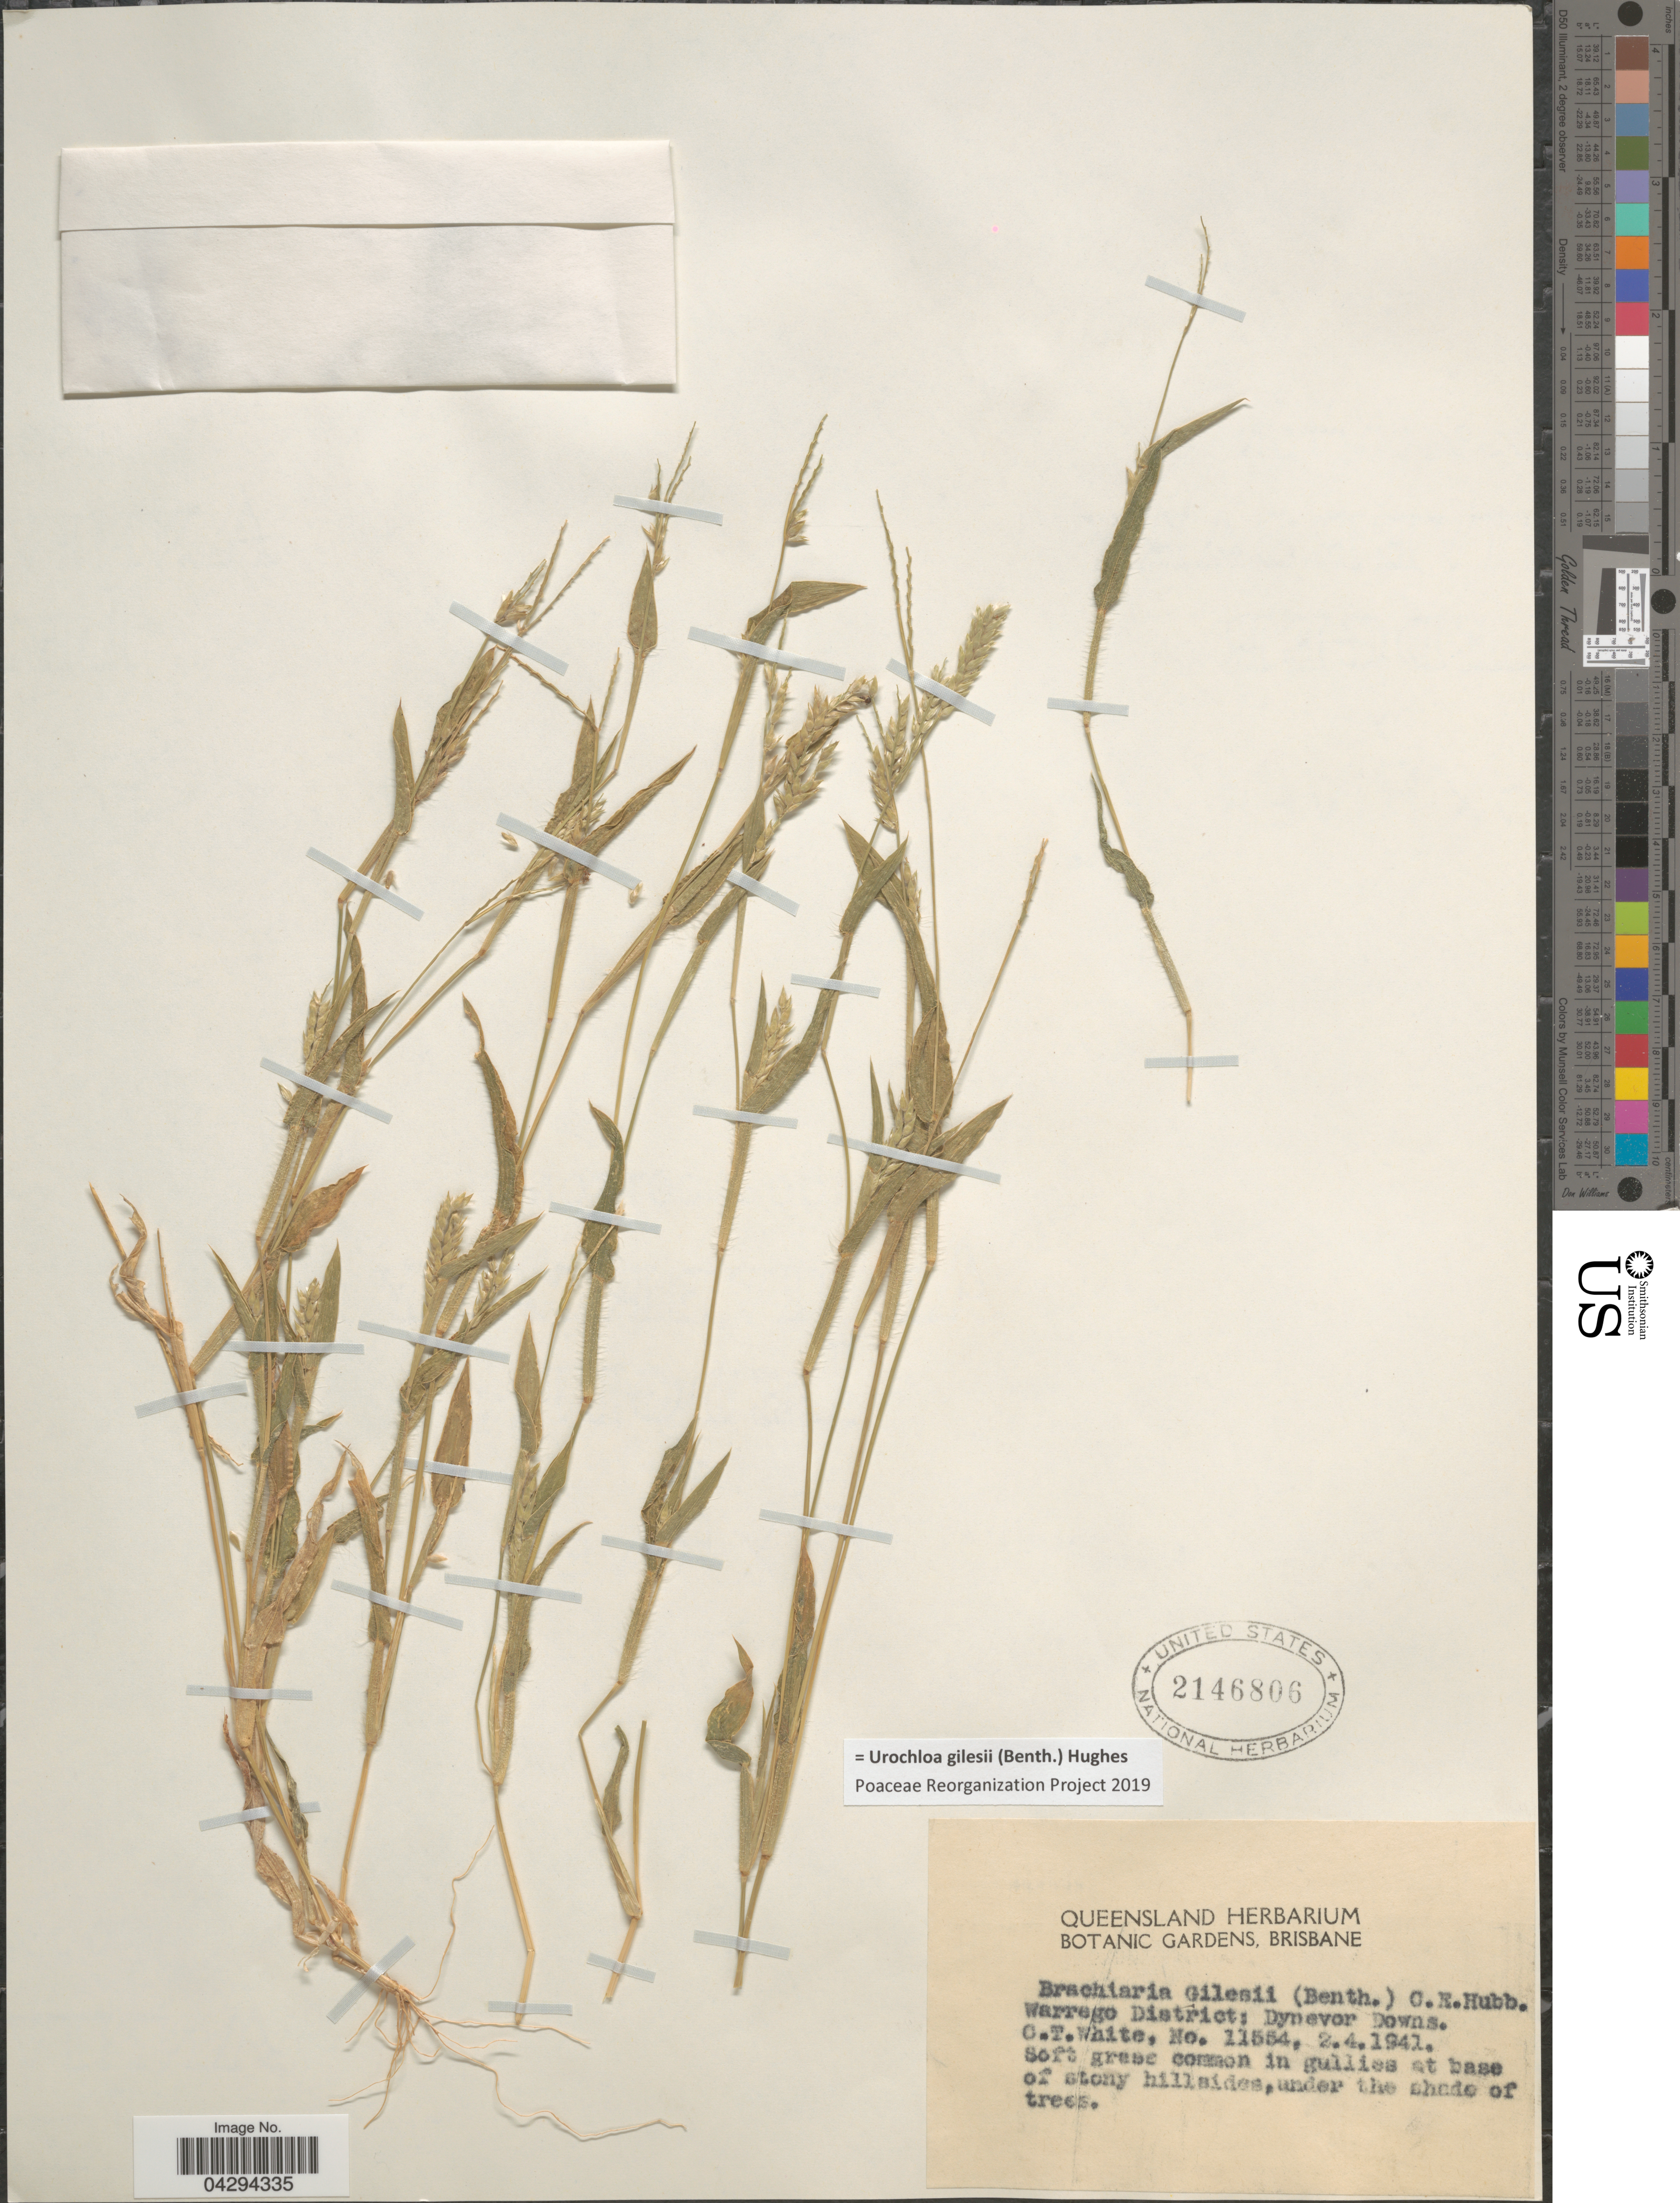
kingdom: Plantae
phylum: Tracheophyta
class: Liliopsida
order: Poales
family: Poaceae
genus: Urochloa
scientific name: Urochloa gilesii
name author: (Benth.) Hughes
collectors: C. T. White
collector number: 11554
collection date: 1941-04-02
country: Australia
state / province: Queensland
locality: Warrego District: Dynevor Downs.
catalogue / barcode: US 2146806